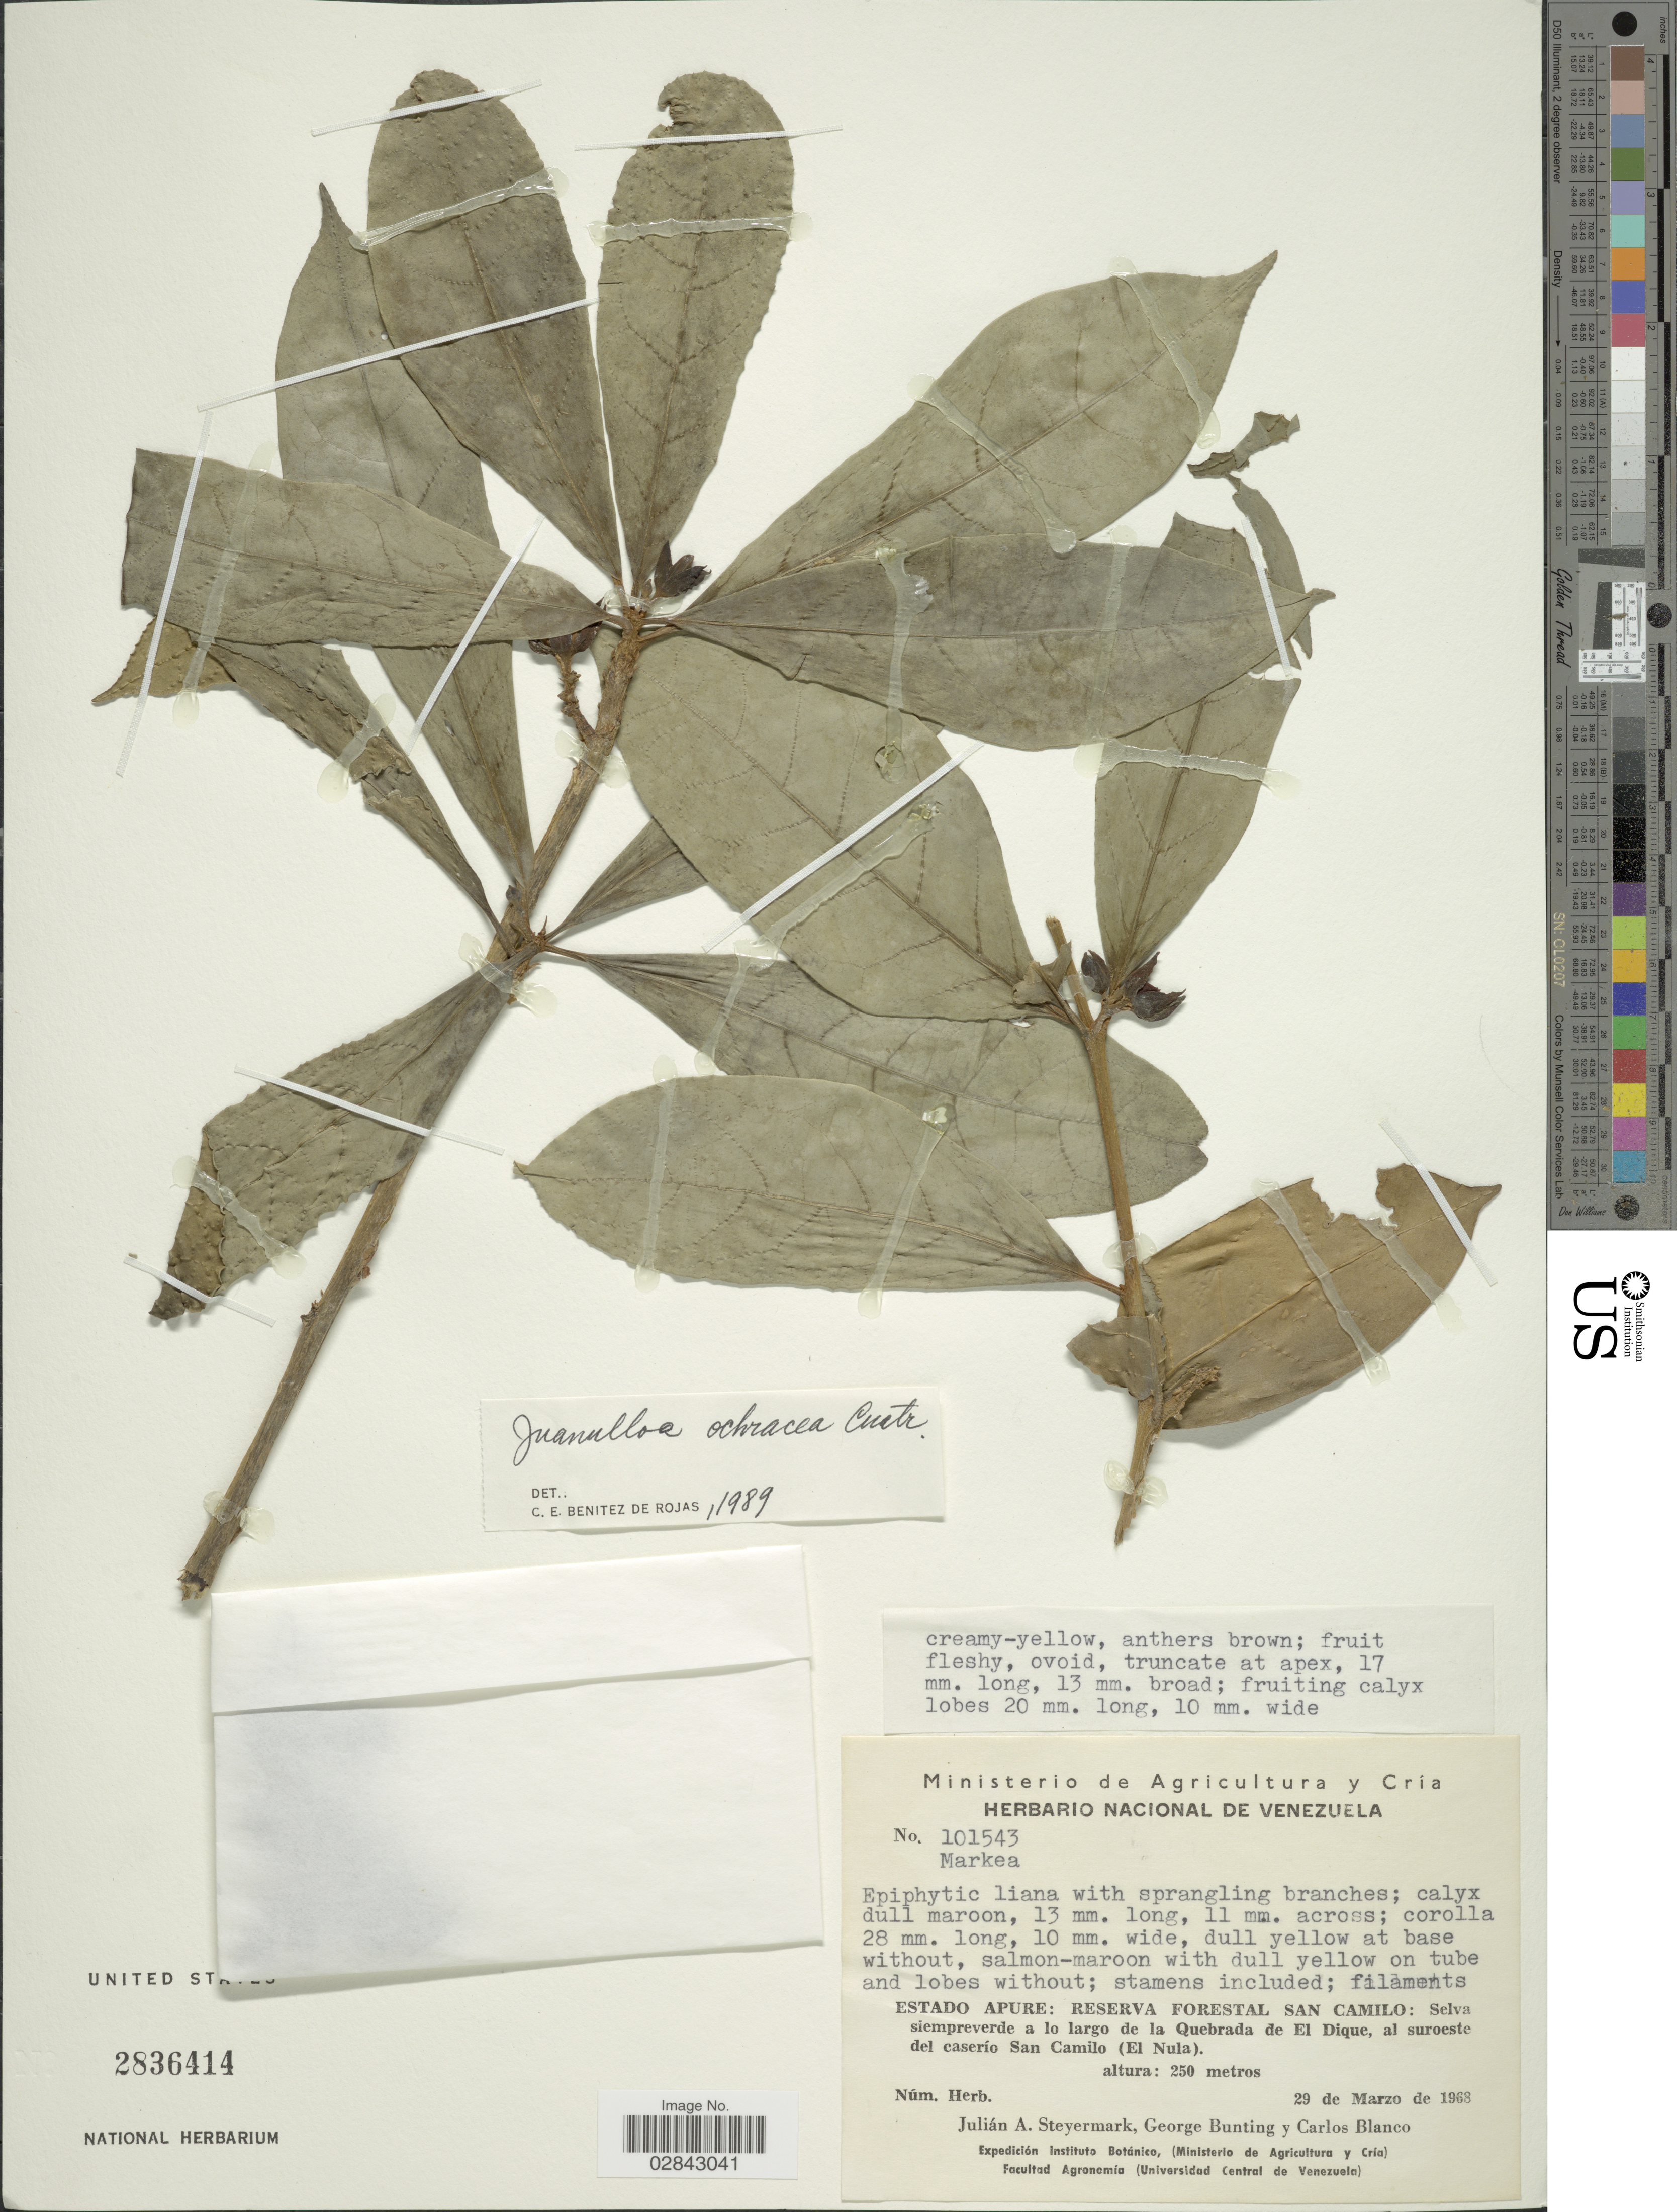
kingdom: Plantae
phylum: Tracheophyta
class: Magnoliopsida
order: Solanales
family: Solanaceae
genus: Juanulloa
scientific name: Juanulloa ochracea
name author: Cuatrec.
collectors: J. Steyermark, G. S. Bunting & C. Blanco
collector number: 101543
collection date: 1968-03-29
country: Venezuela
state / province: Apure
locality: Reserva Forestal San Camilo: Selva siempreverde a lo largo de la Quebrada de El Dique, al suroeste del caserío San Camilo (El Nula).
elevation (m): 250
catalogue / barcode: US 2836414